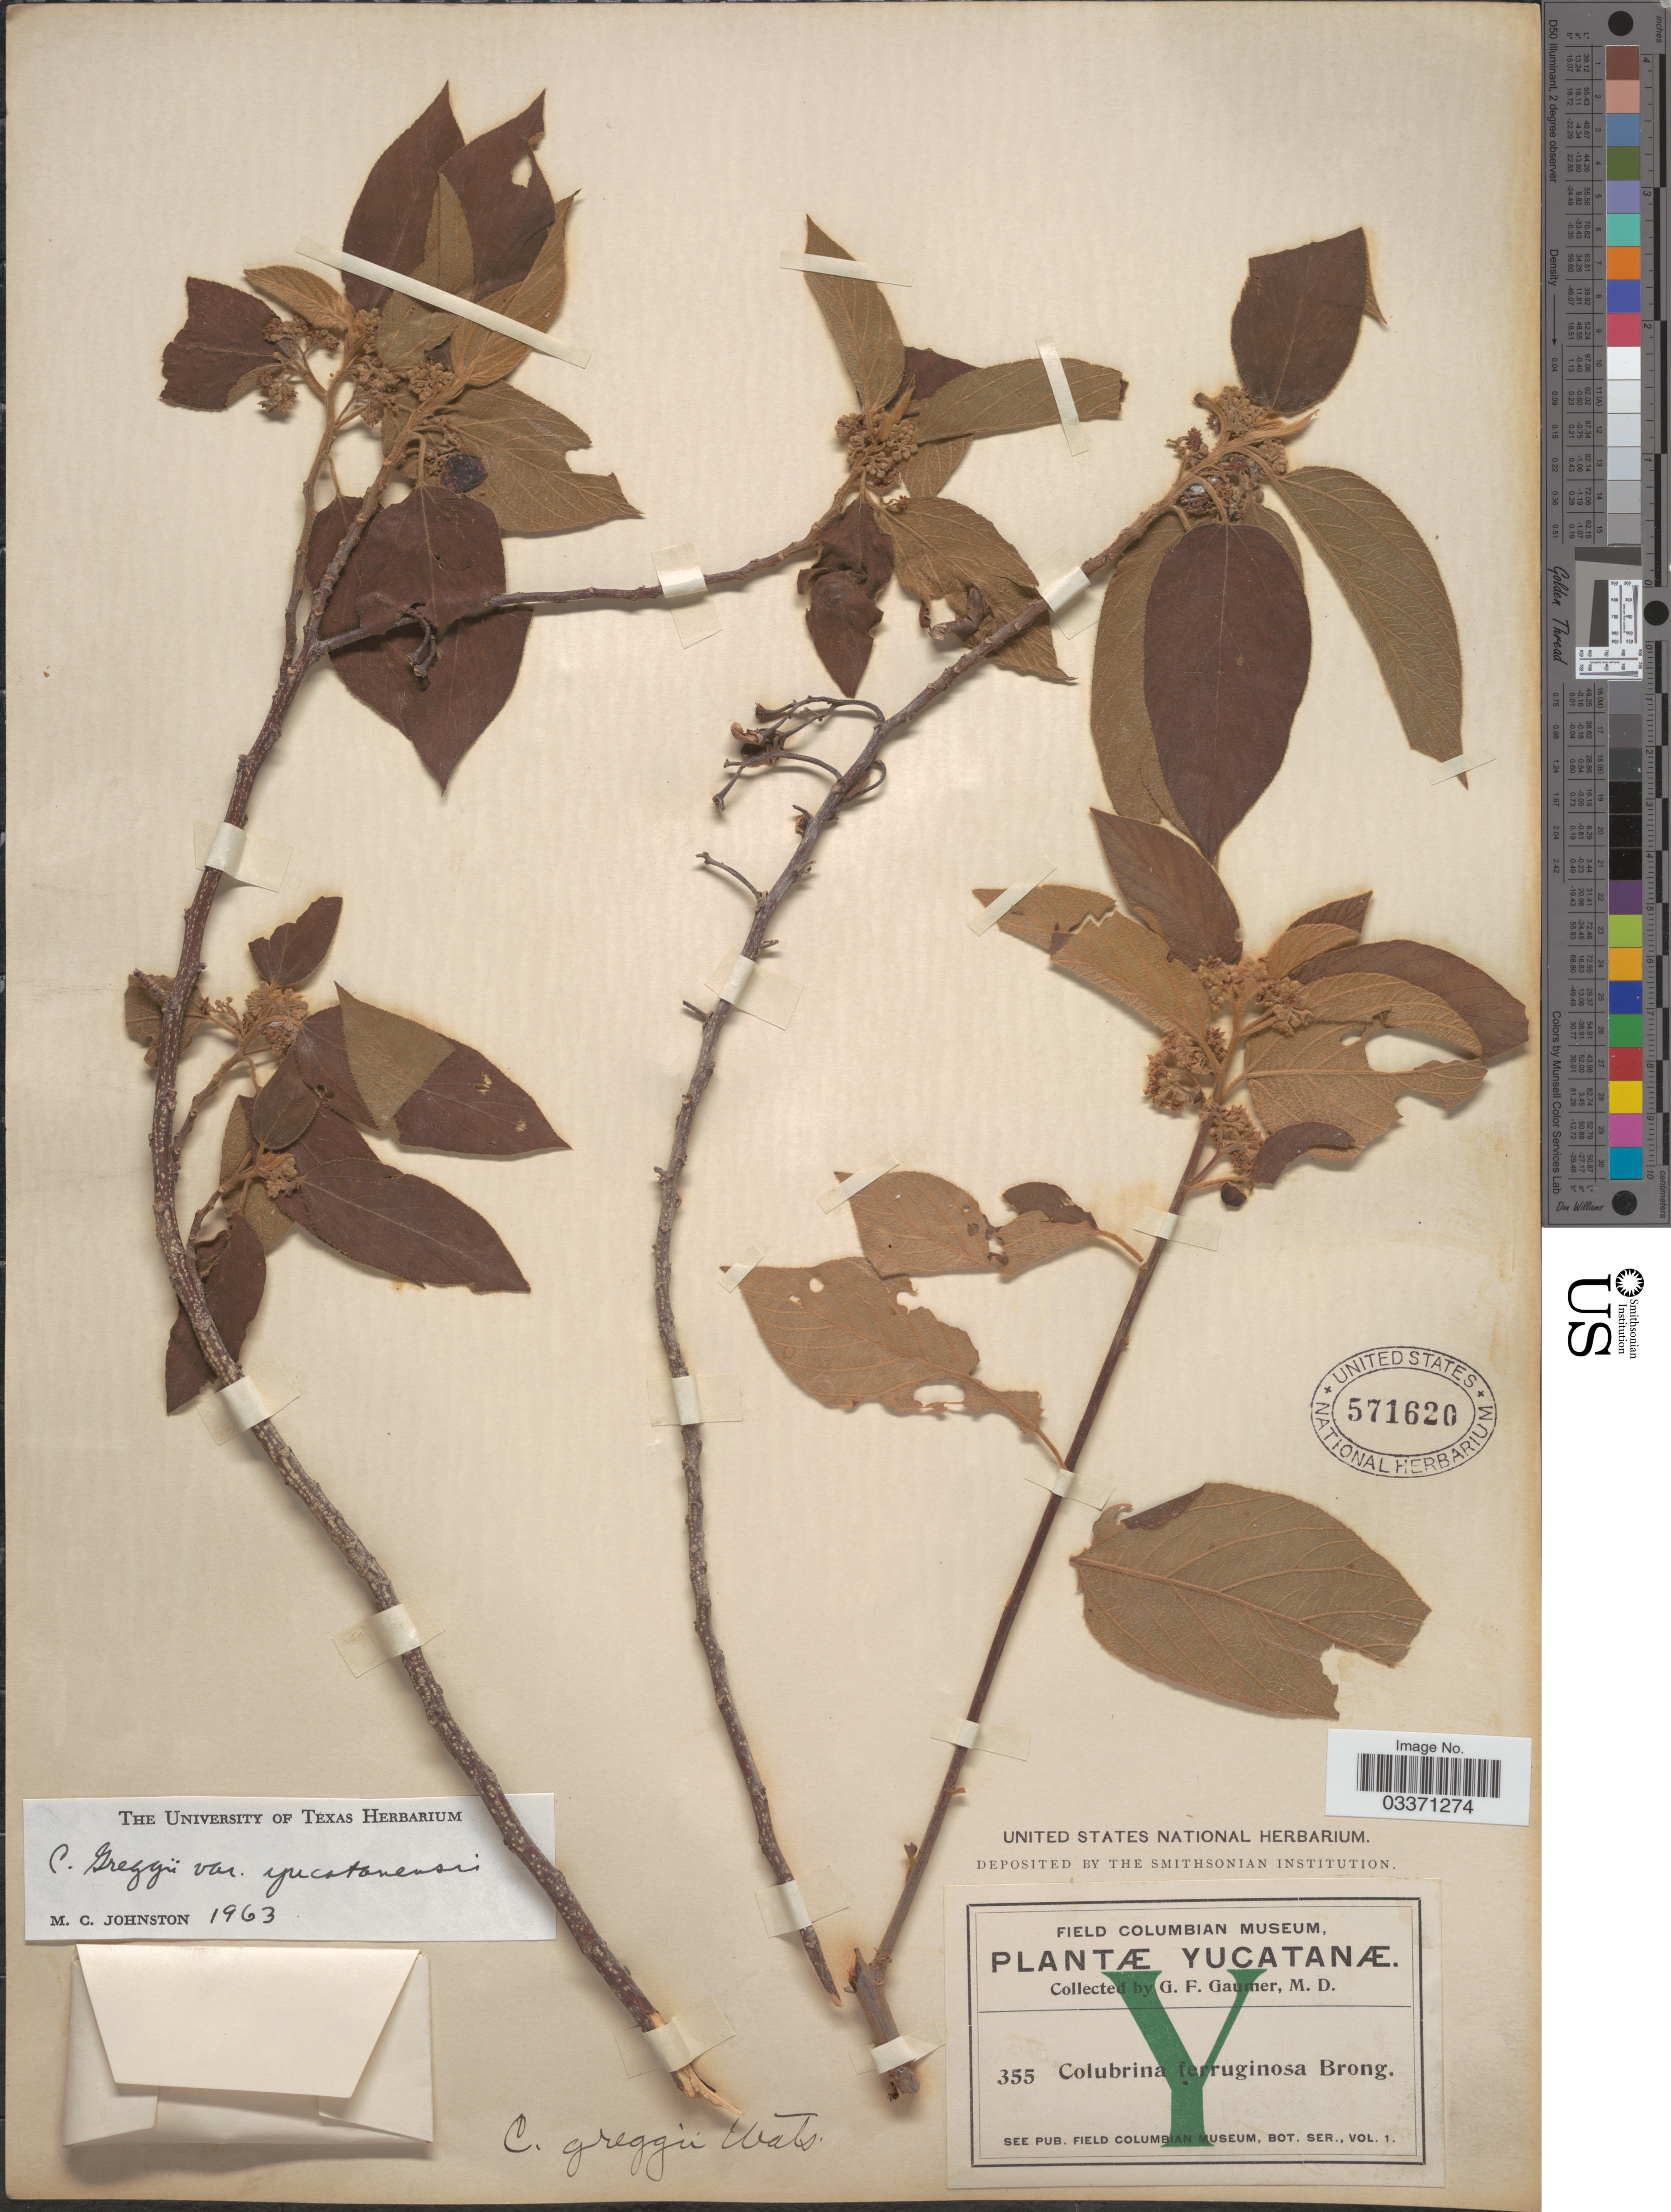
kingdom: Plantae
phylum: Tracheophyta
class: Magnoliopsida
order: Rosales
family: Rhamnaceae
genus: Colubrina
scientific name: Colubrina greggii var. yucatanensis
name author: M.C. Johnst.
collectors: G. F. Gaumer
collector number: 355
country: Mexico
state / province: Yucatán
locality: Yucatanæ.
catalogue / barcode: US 571620